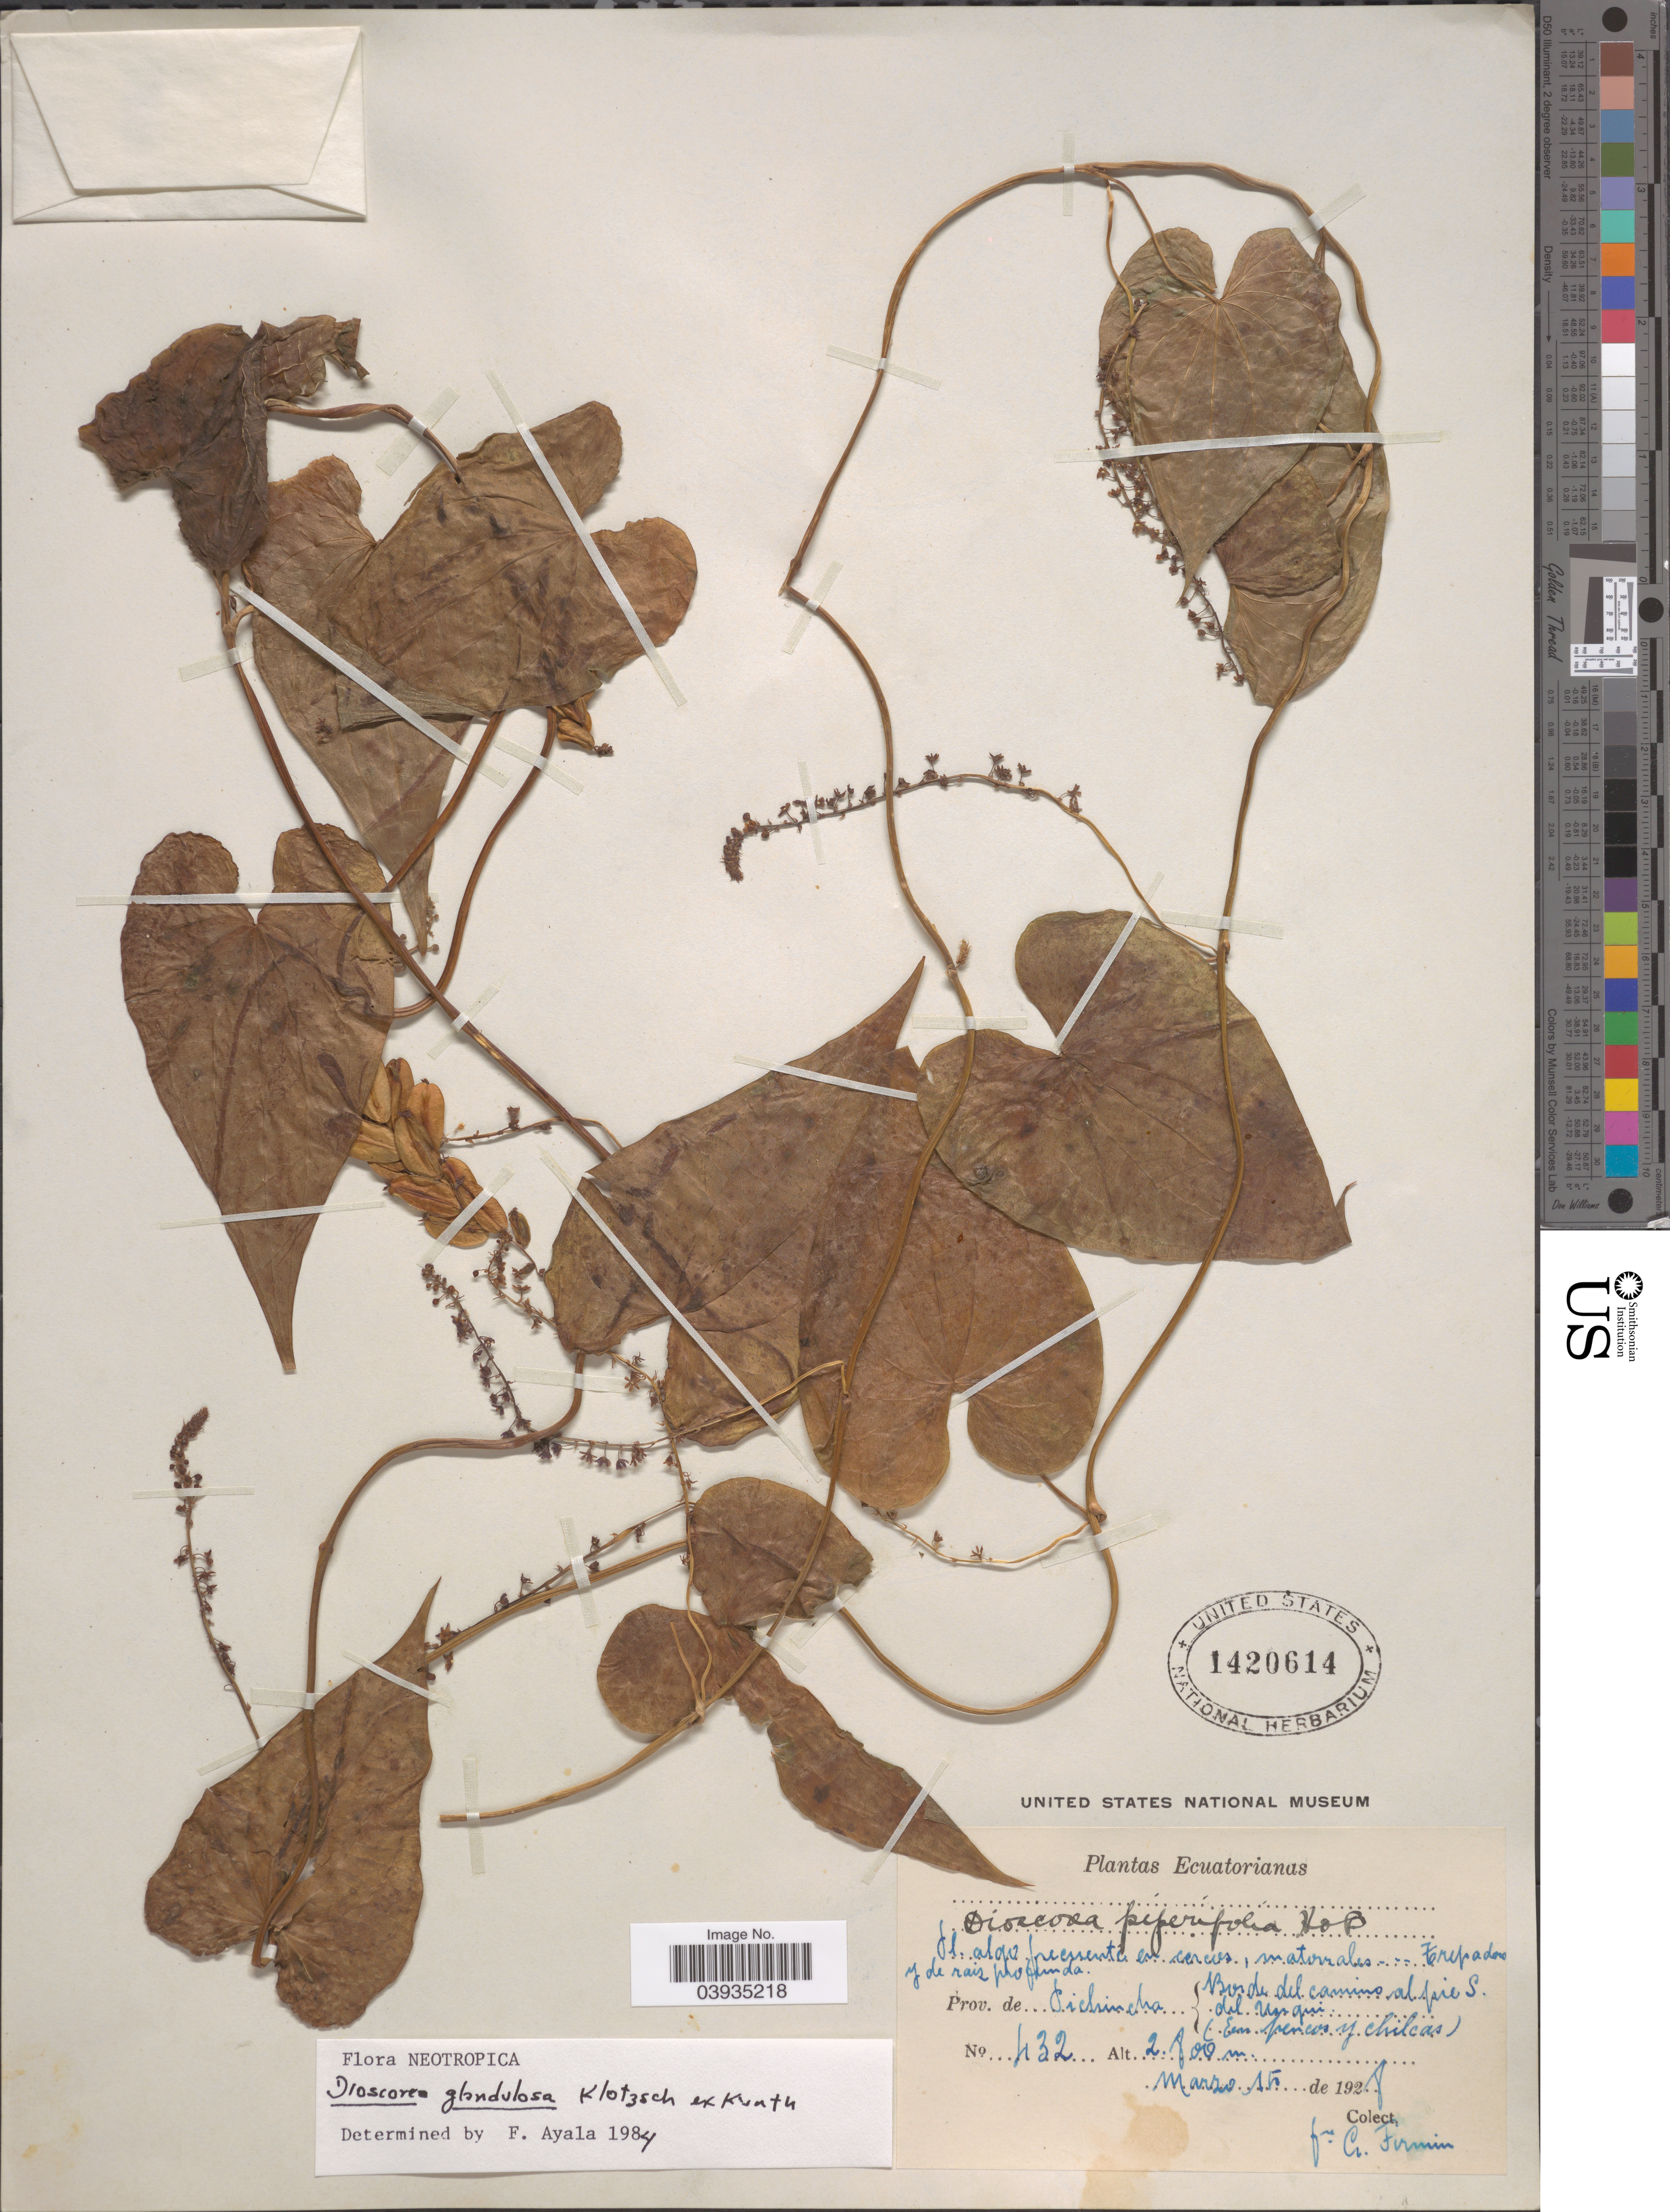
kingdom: Plantae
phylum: Tracheophyta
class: Liliopsida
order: Dioscoreales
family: Dioscoreaceae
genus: Dioscorea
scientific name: Dioscorea glandulosa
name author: Kunth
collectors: F. Firmin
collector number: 432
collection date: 1928-03-15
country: Ecuador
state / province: Pichincha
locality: Borde del camino al pie S. del Ungui (En pencos y chilcas).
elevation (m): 2800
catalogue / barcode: US 1420614